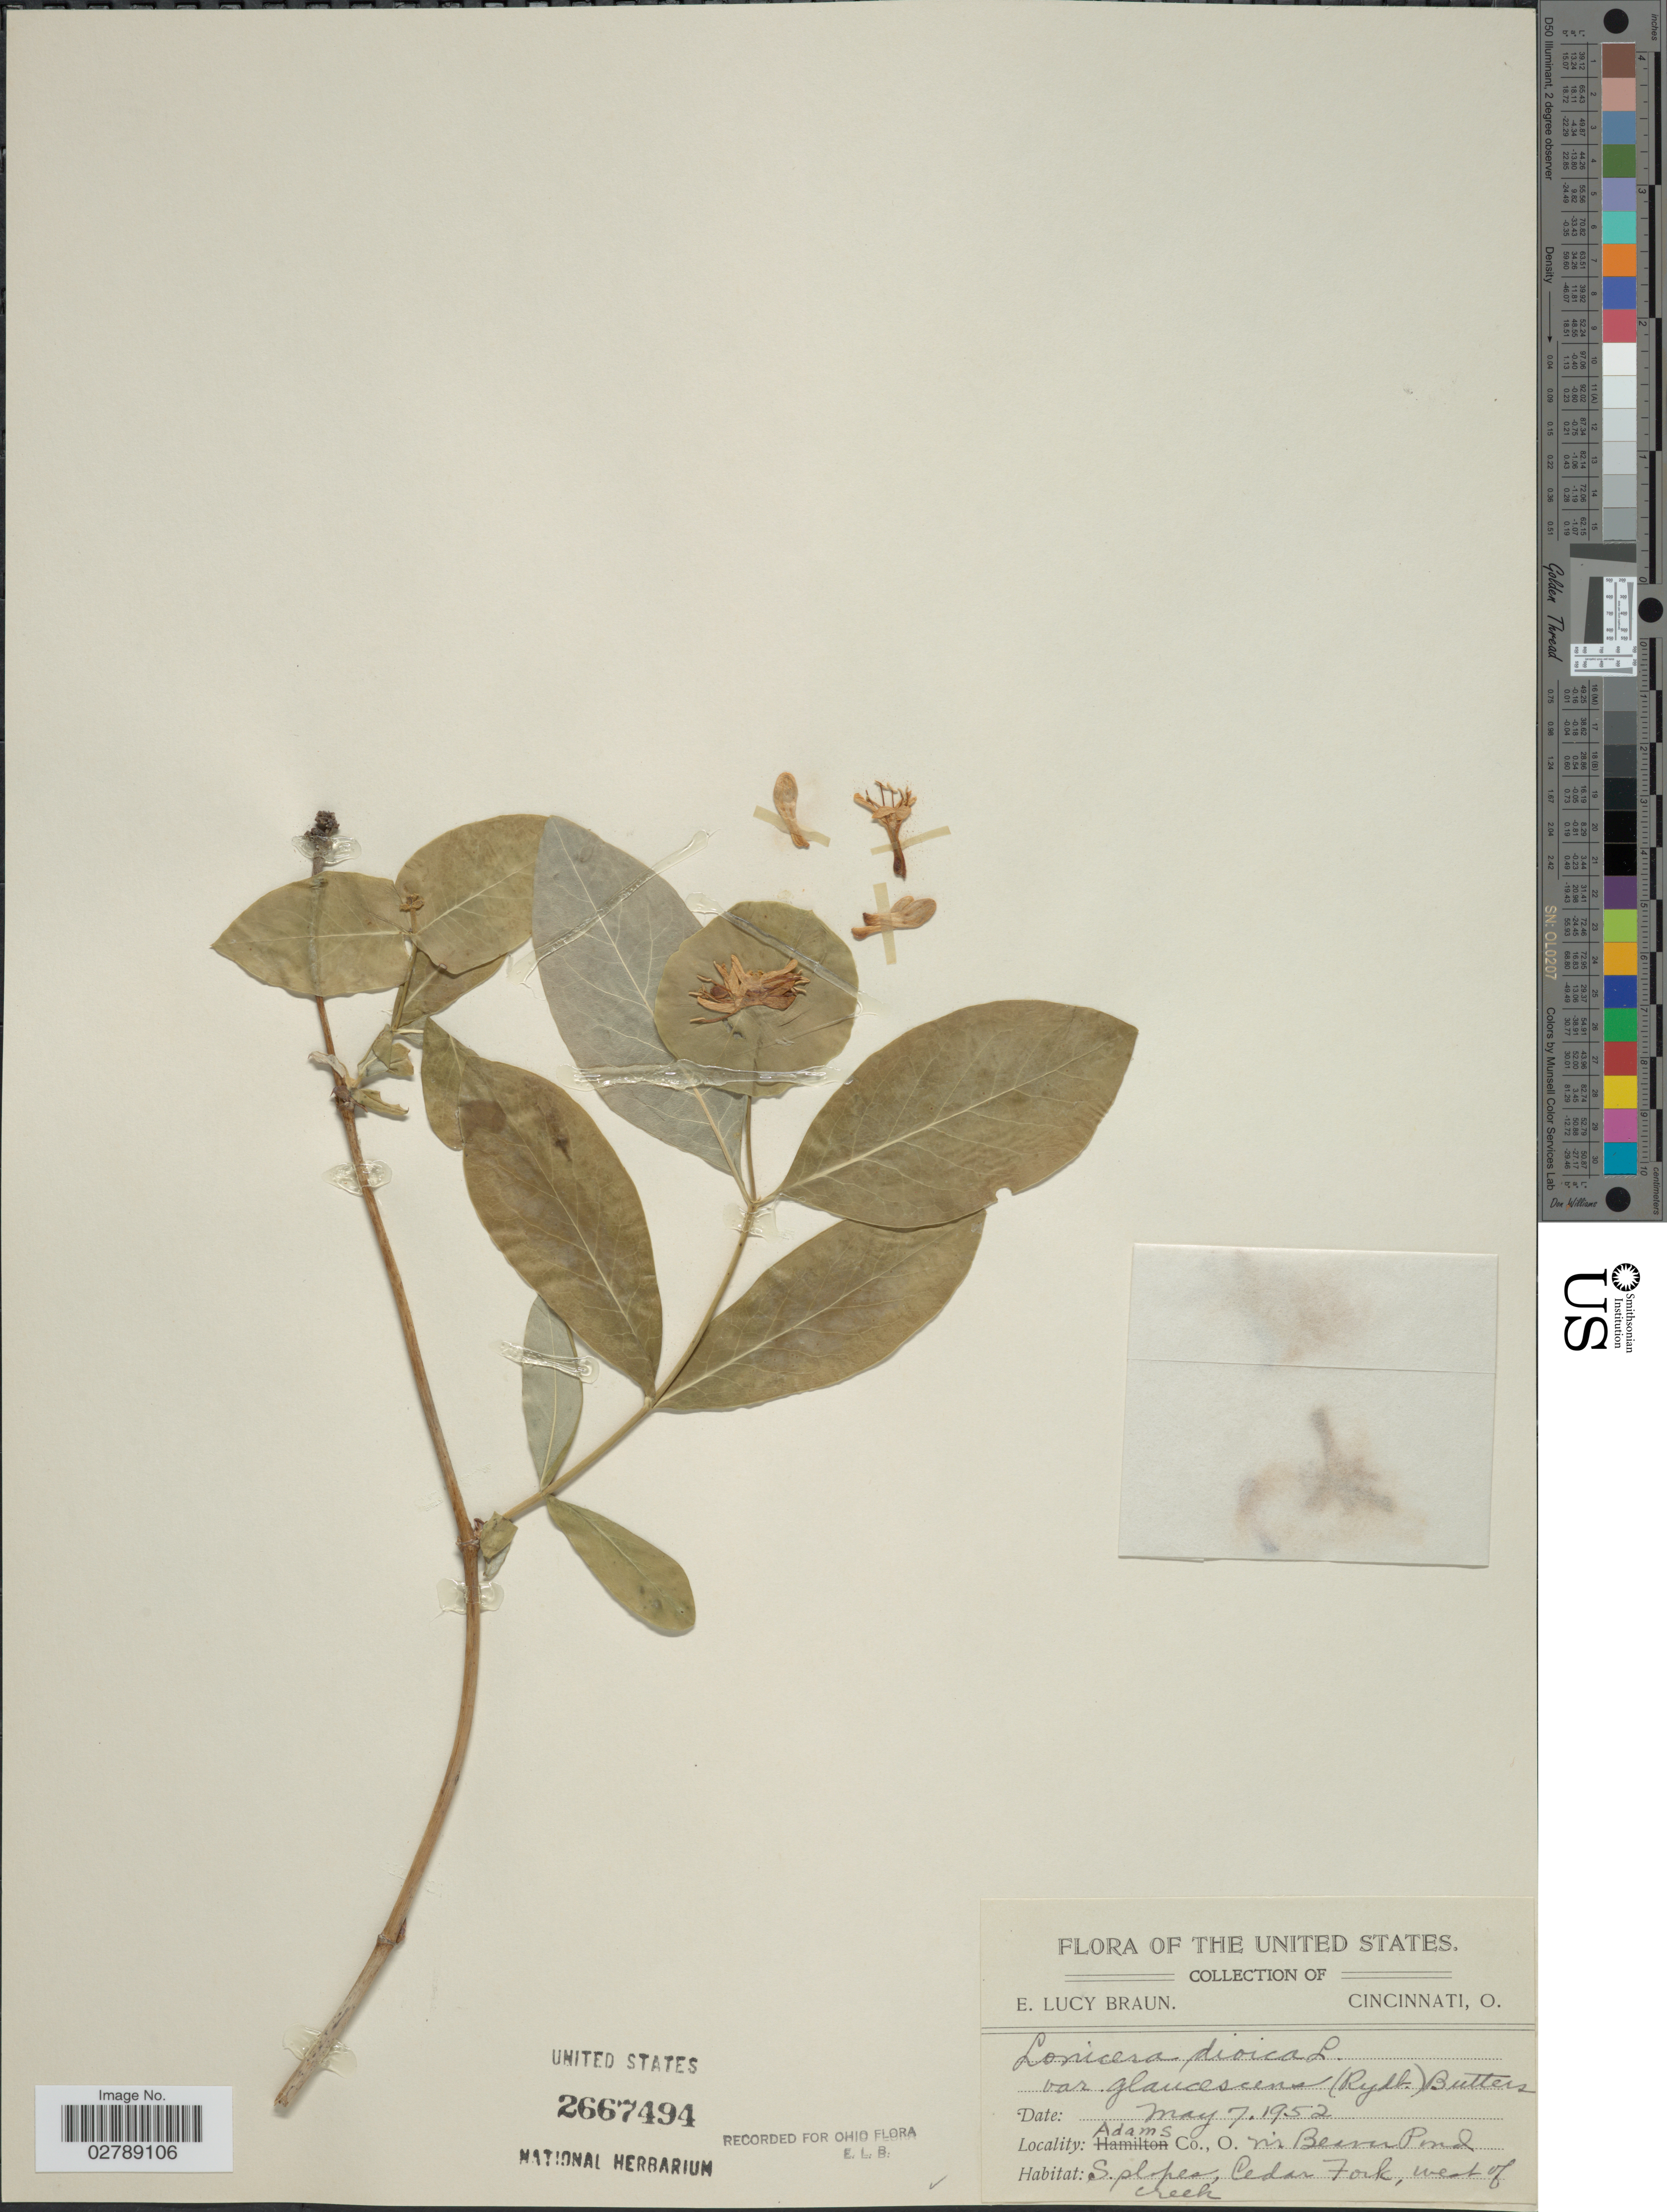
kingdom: Plantae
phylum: Tracheophyta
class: Magnoliopsida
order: Dipsacales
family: Caprifoliaceae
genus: Lonicera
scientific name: Lonicera dioica var. glaucescens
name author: (Rydb.) Butters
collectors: E. L. Braun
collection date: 1952-05-07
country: United States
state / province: Ohio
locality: Adams Co., O. n'r Beaver Pond. S. slopes Cedar Fork, west of Creek.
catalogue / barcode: US 2667494